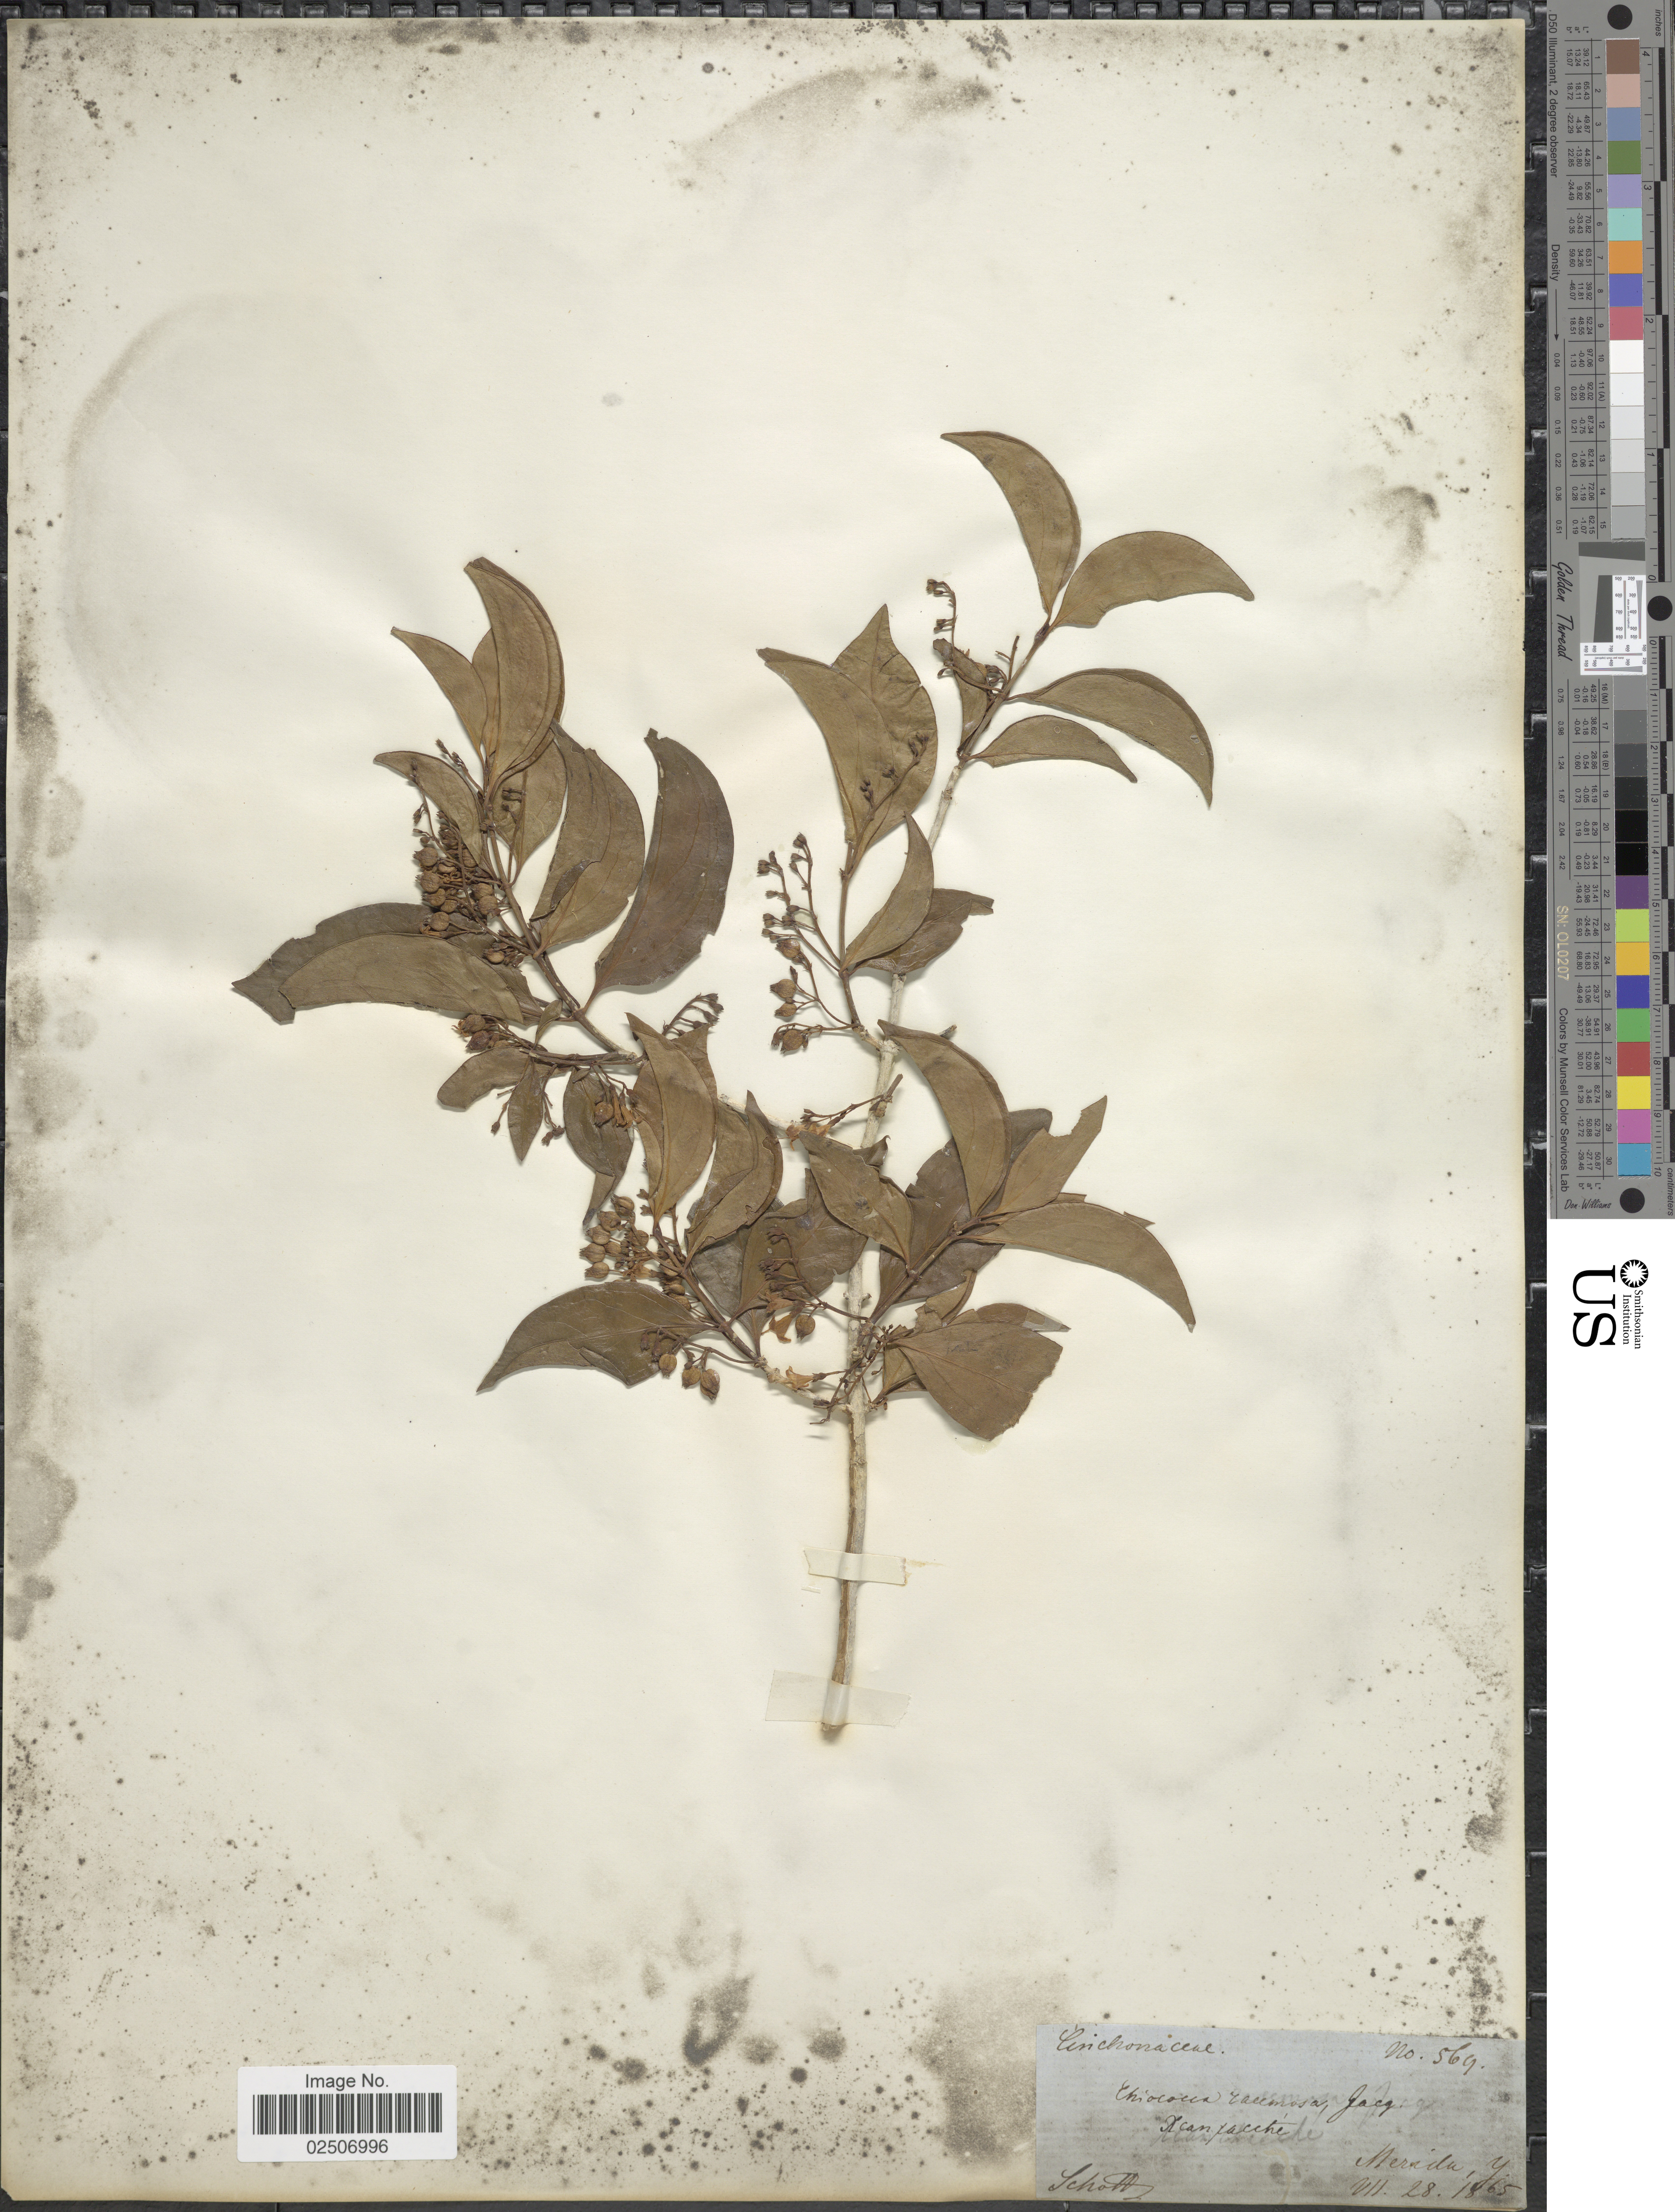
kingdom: Plantae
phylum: Tracheophyta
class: Magnoliopsida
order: Gentianales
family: Rubiaceae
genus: Chiococca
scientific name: Chiococca alba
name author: (L.) Hitchc.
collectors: Schott, --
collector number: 569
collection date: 1865-07-28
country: Mexico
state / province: Yucatán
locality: Merida